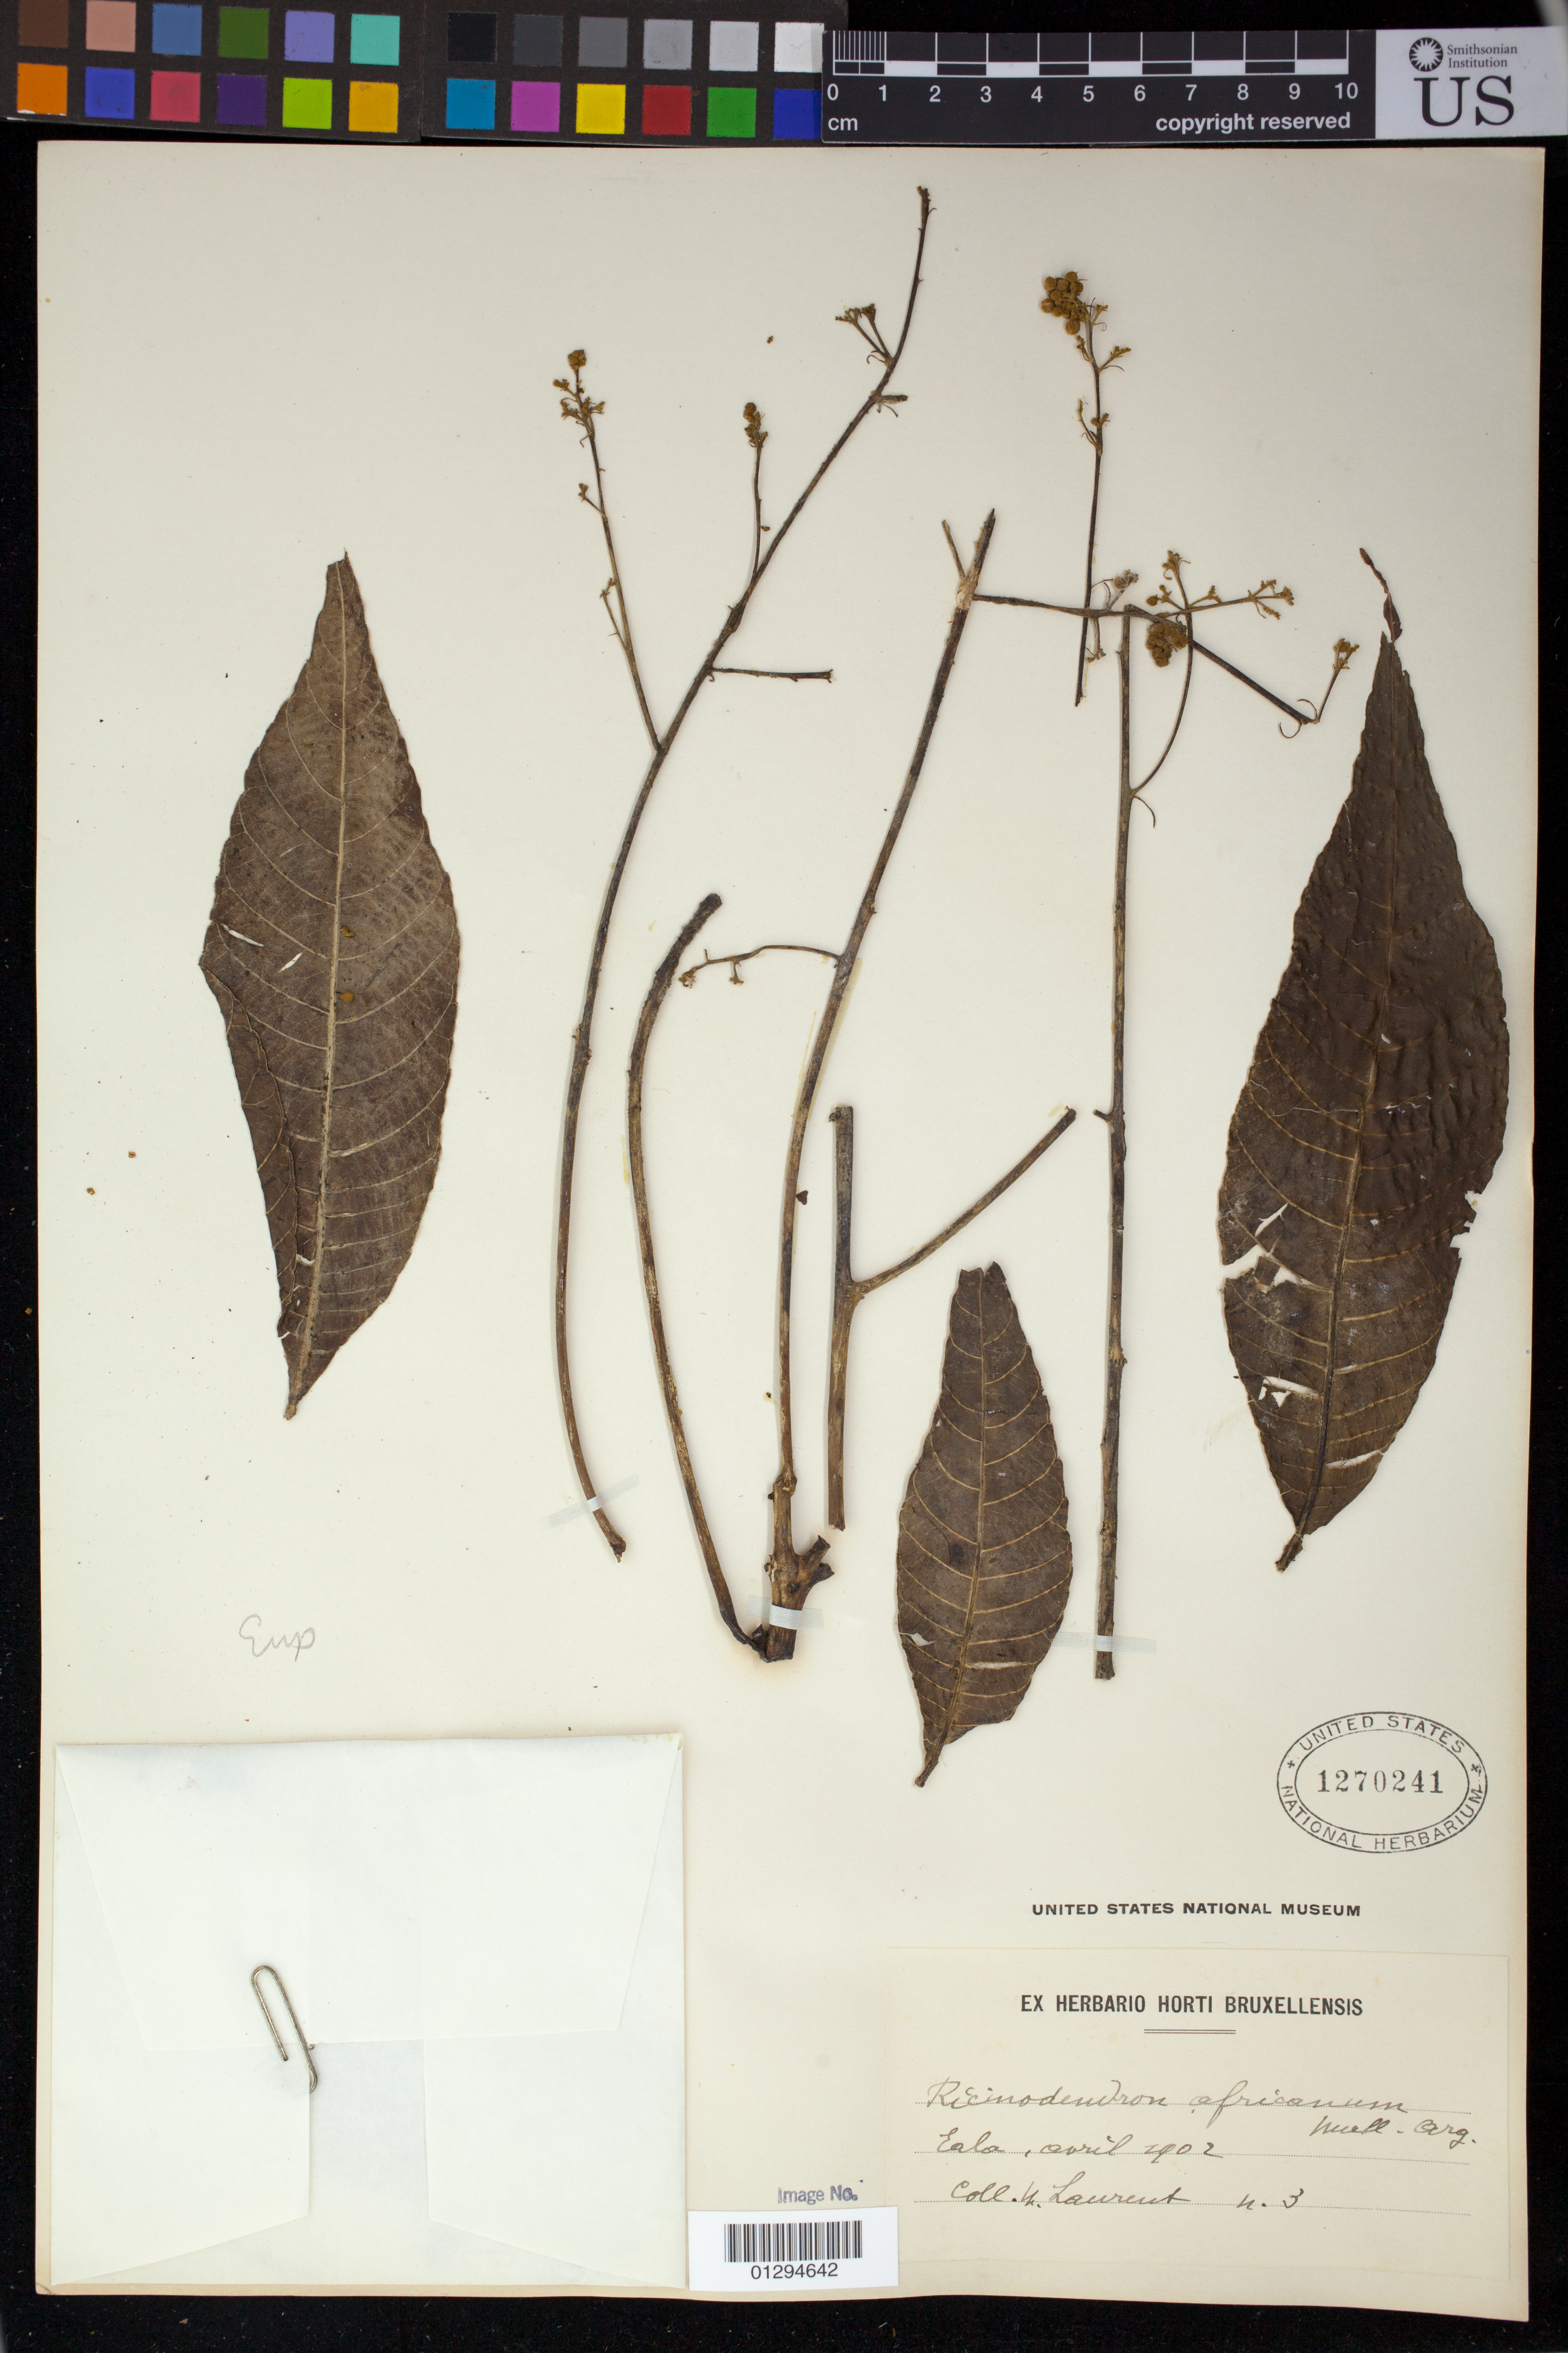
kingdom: Plantae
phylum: Tracheophyta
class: Magnoliopsida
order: Malpighiales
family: Euphorbiaceae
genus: Ricinodendron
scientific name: Ricinodendron africanum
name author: Müll. Arg.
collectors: H. Laurent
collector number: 3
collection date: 1902-04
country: Congo, Democratic Republic of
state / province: Equateur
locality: Eala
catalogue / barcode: US 1270241